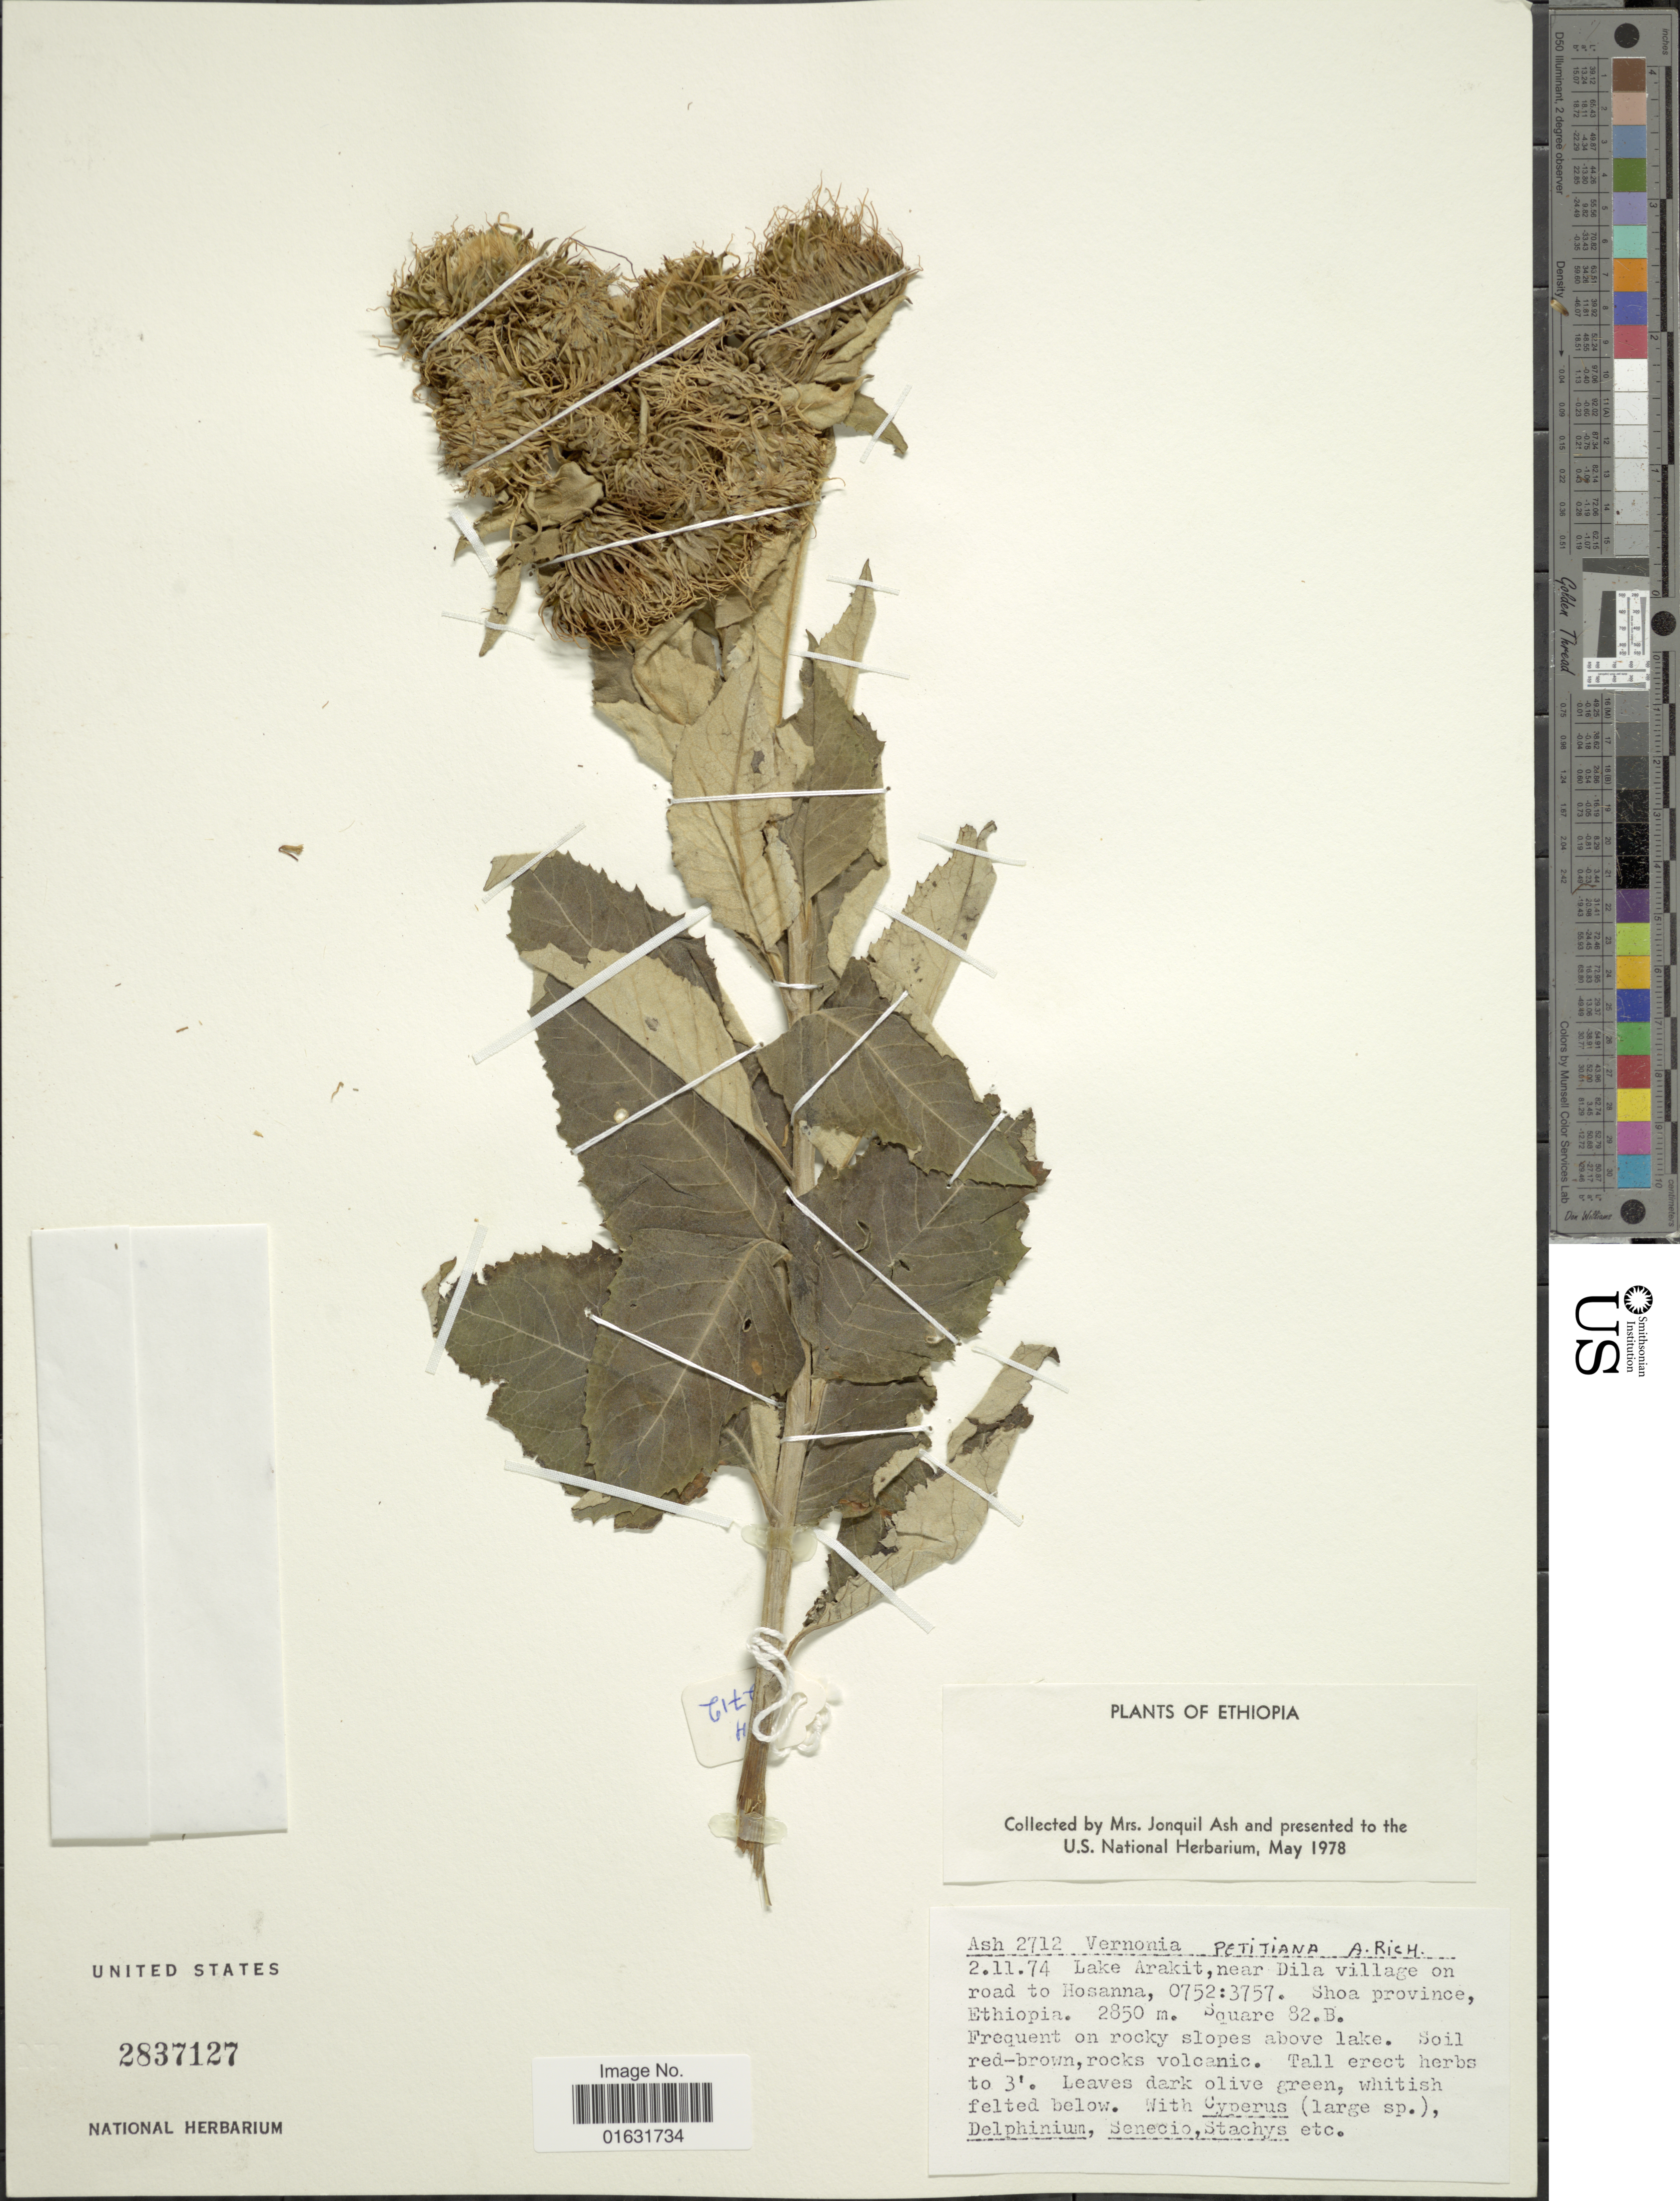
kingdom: Plantae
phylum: Tracheophyta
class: Magnoliopsida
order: Asterales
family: Asteraceae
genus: Baccharoides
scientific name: Baccharoides filigera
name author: (Oliv. & Hiern) Isawumi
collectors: J. Ash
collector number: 2712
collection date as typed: Transcribed d/m/y: 2/11/74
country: Ethiopia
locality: Lake Arakit, near Dila village on road to Hosanna, 0752:3757, Shoa Province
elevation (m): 2850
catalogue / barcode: US 2837127